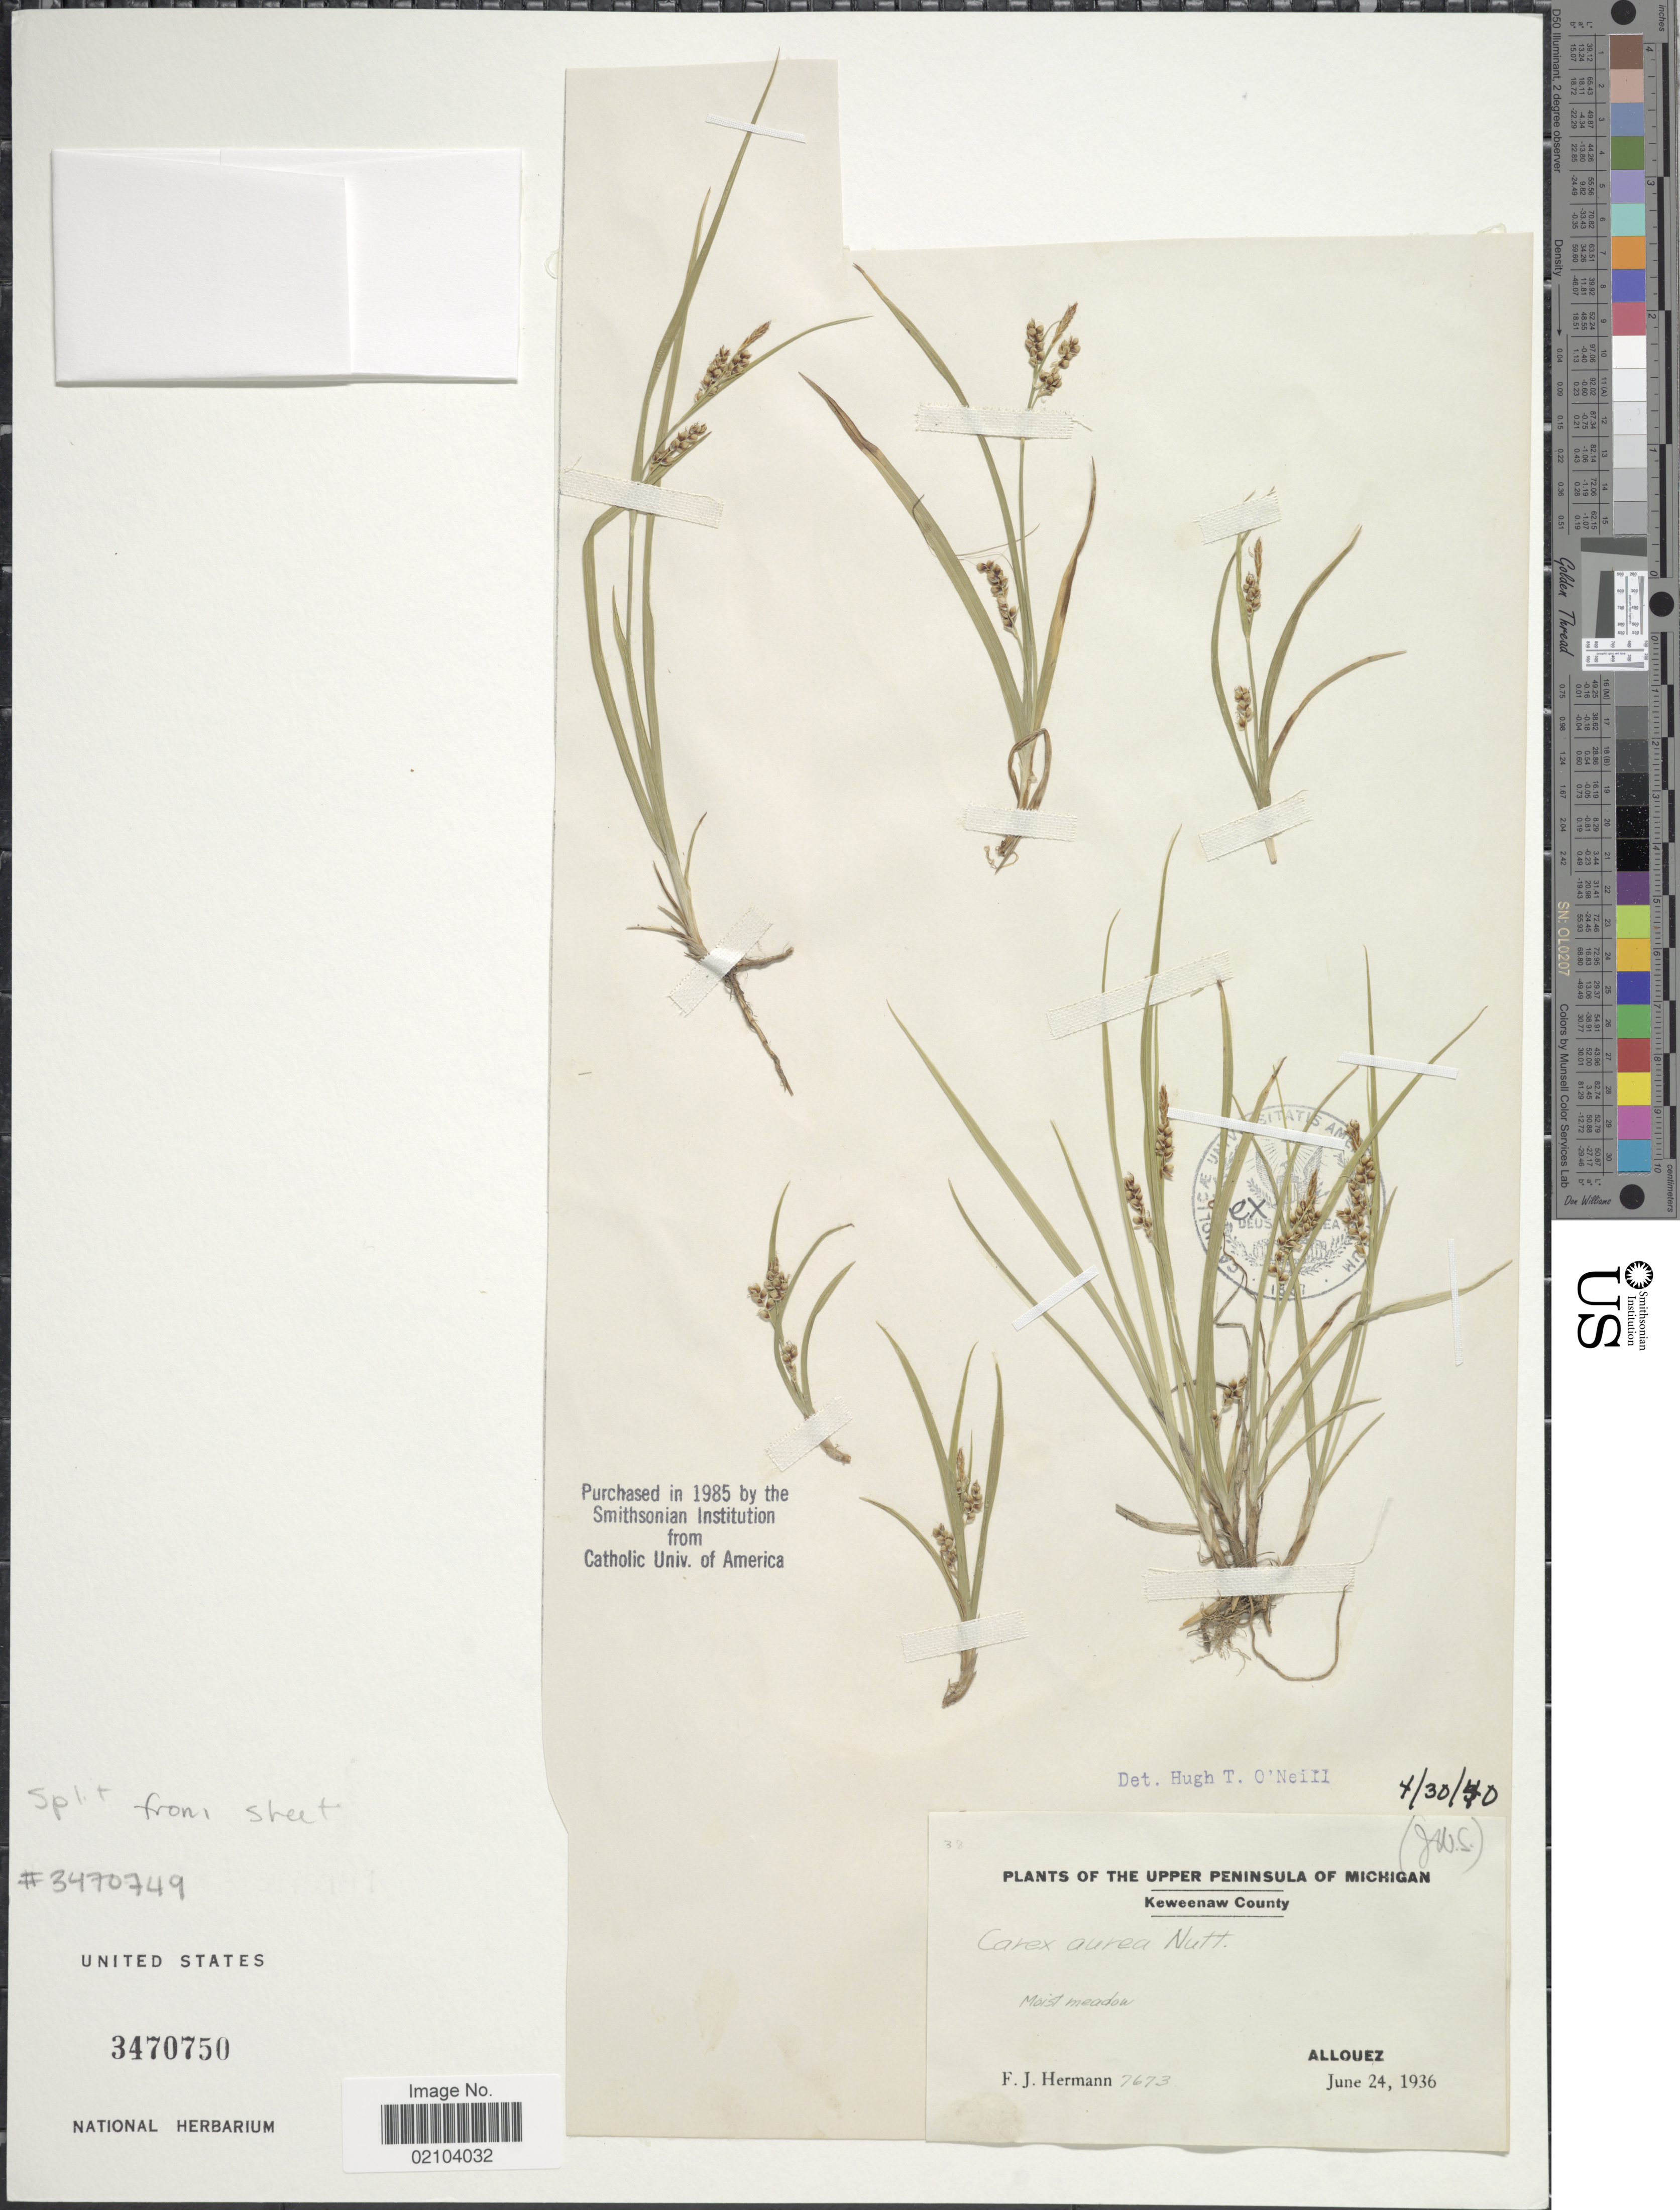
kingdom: Plantae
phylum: Tracheophyta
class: Liliopsida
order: Poales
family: Cyperaceae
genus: Carex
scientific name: Carex aurea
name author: Nutt.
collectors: F. J. Hermann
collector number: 7673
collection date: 1936-06-24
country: United States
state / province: Michigan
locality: Upper Peninsula of Michigan. Keweenaw County. Moist meadow. Allouez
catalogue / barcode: US 3470750